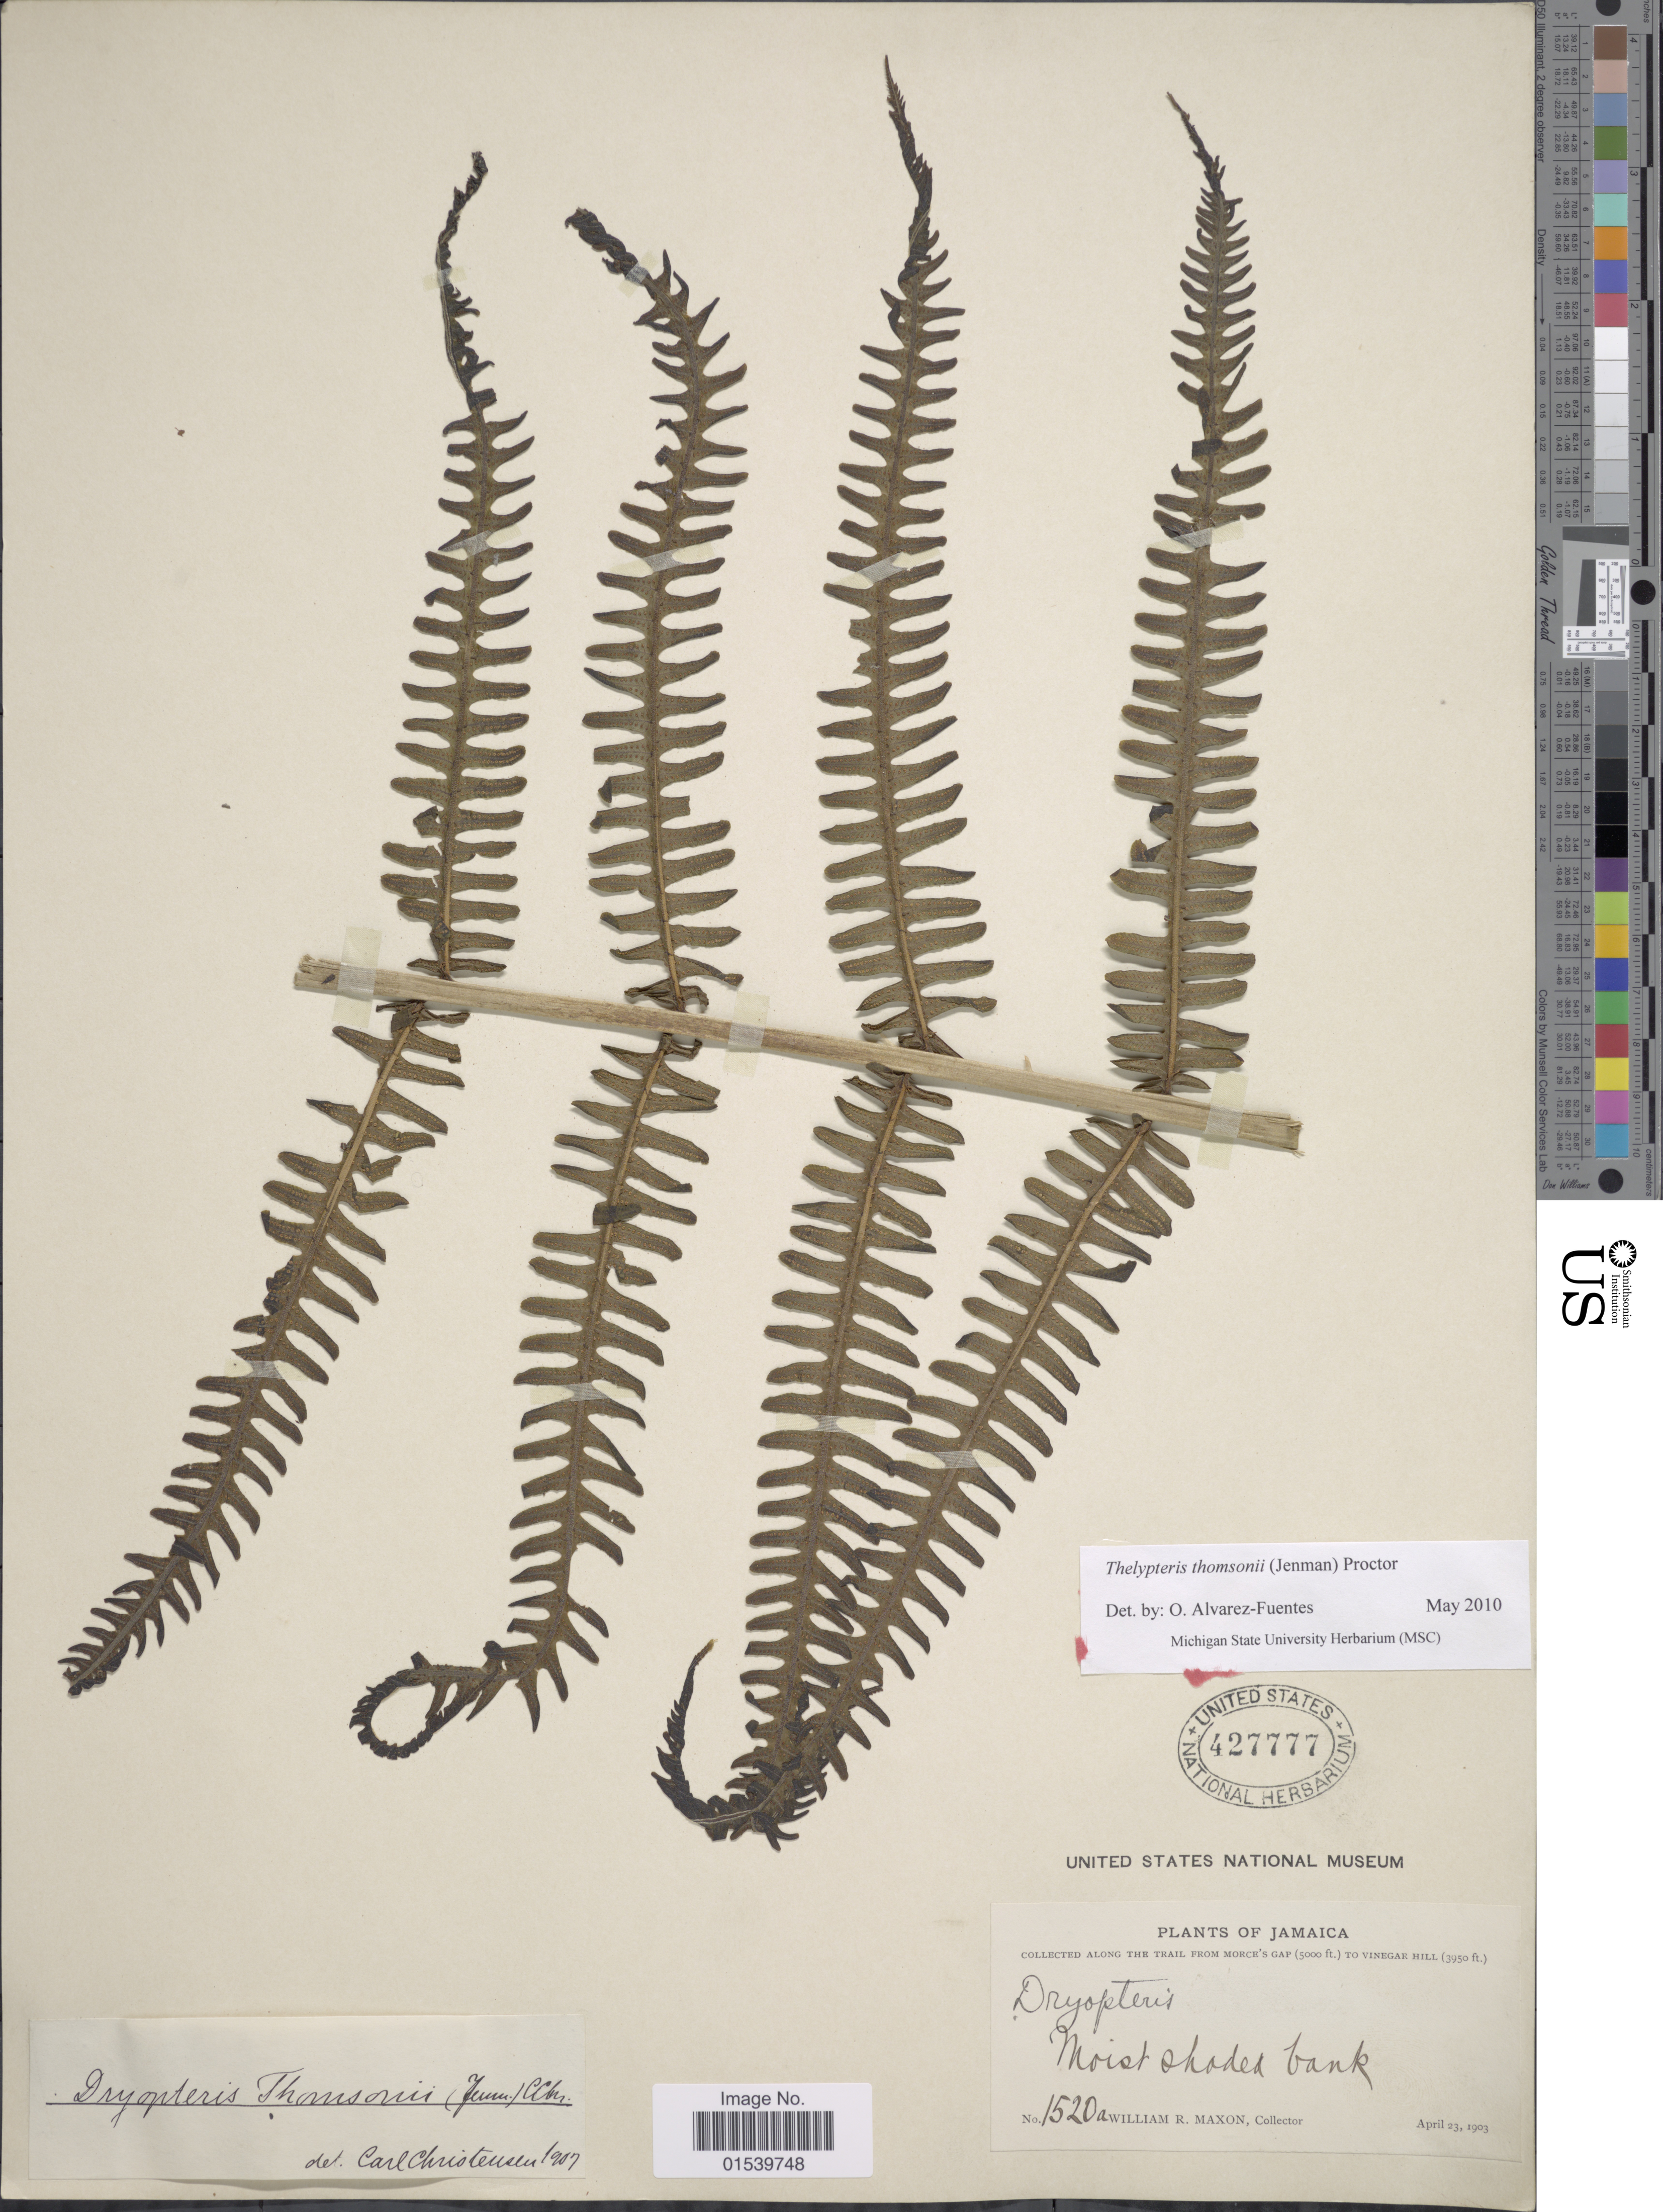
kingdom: Plantae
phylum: Tracheophyta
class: Polypodiopsida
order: Polypodiales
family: Thelypteridaceae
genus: Amauropelta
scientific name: Amauropelta thomsonii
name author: (Jenman) Pic. Serm.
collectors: W. R. Maxon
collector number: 1520a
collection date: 1903-04-23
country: Jamaica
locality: Along the trail from Morce's Gap to Vinegar Hill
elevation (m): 1204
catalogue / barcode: US 427777